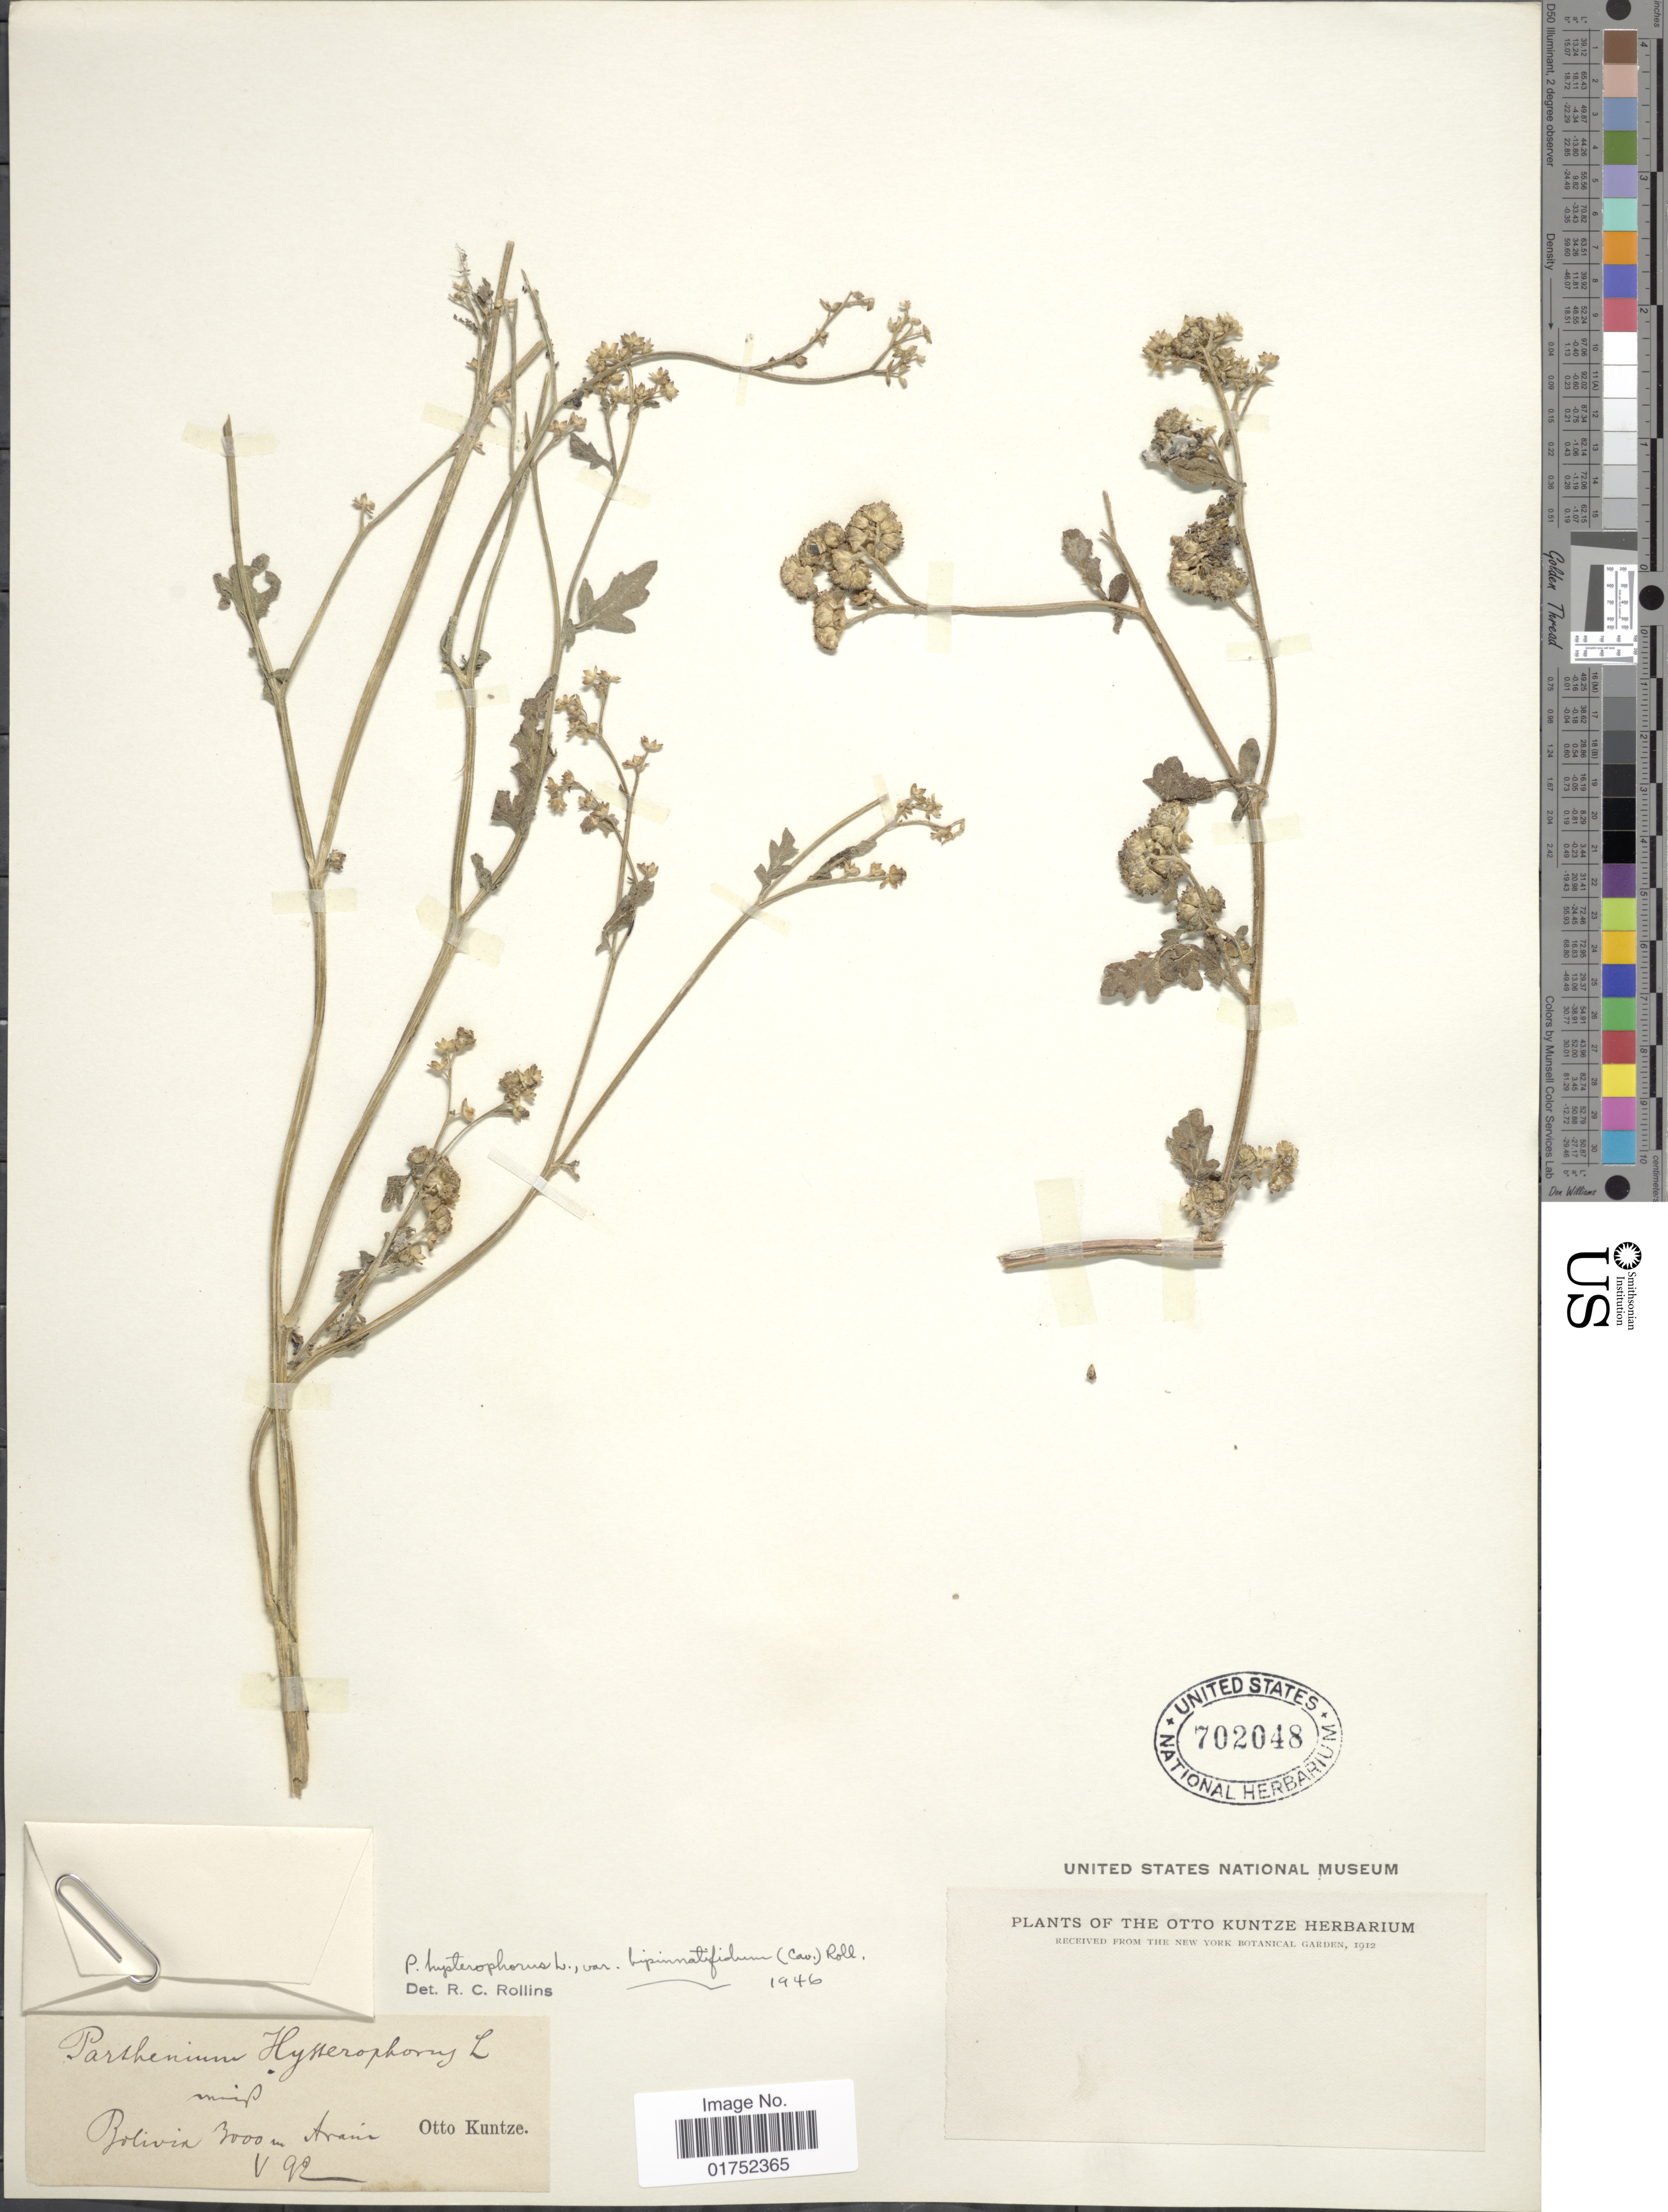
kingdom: Plantae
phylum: Tracheophyta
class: Magnoliopsida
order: Asterales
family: Asteraceae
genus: Parthenium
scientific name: Parthenium hysterophorus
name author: L.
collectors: C.E.O. Kuntze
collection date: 1892-05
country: Bolivia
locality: Araúz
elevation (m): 3000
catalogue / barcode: US 702048